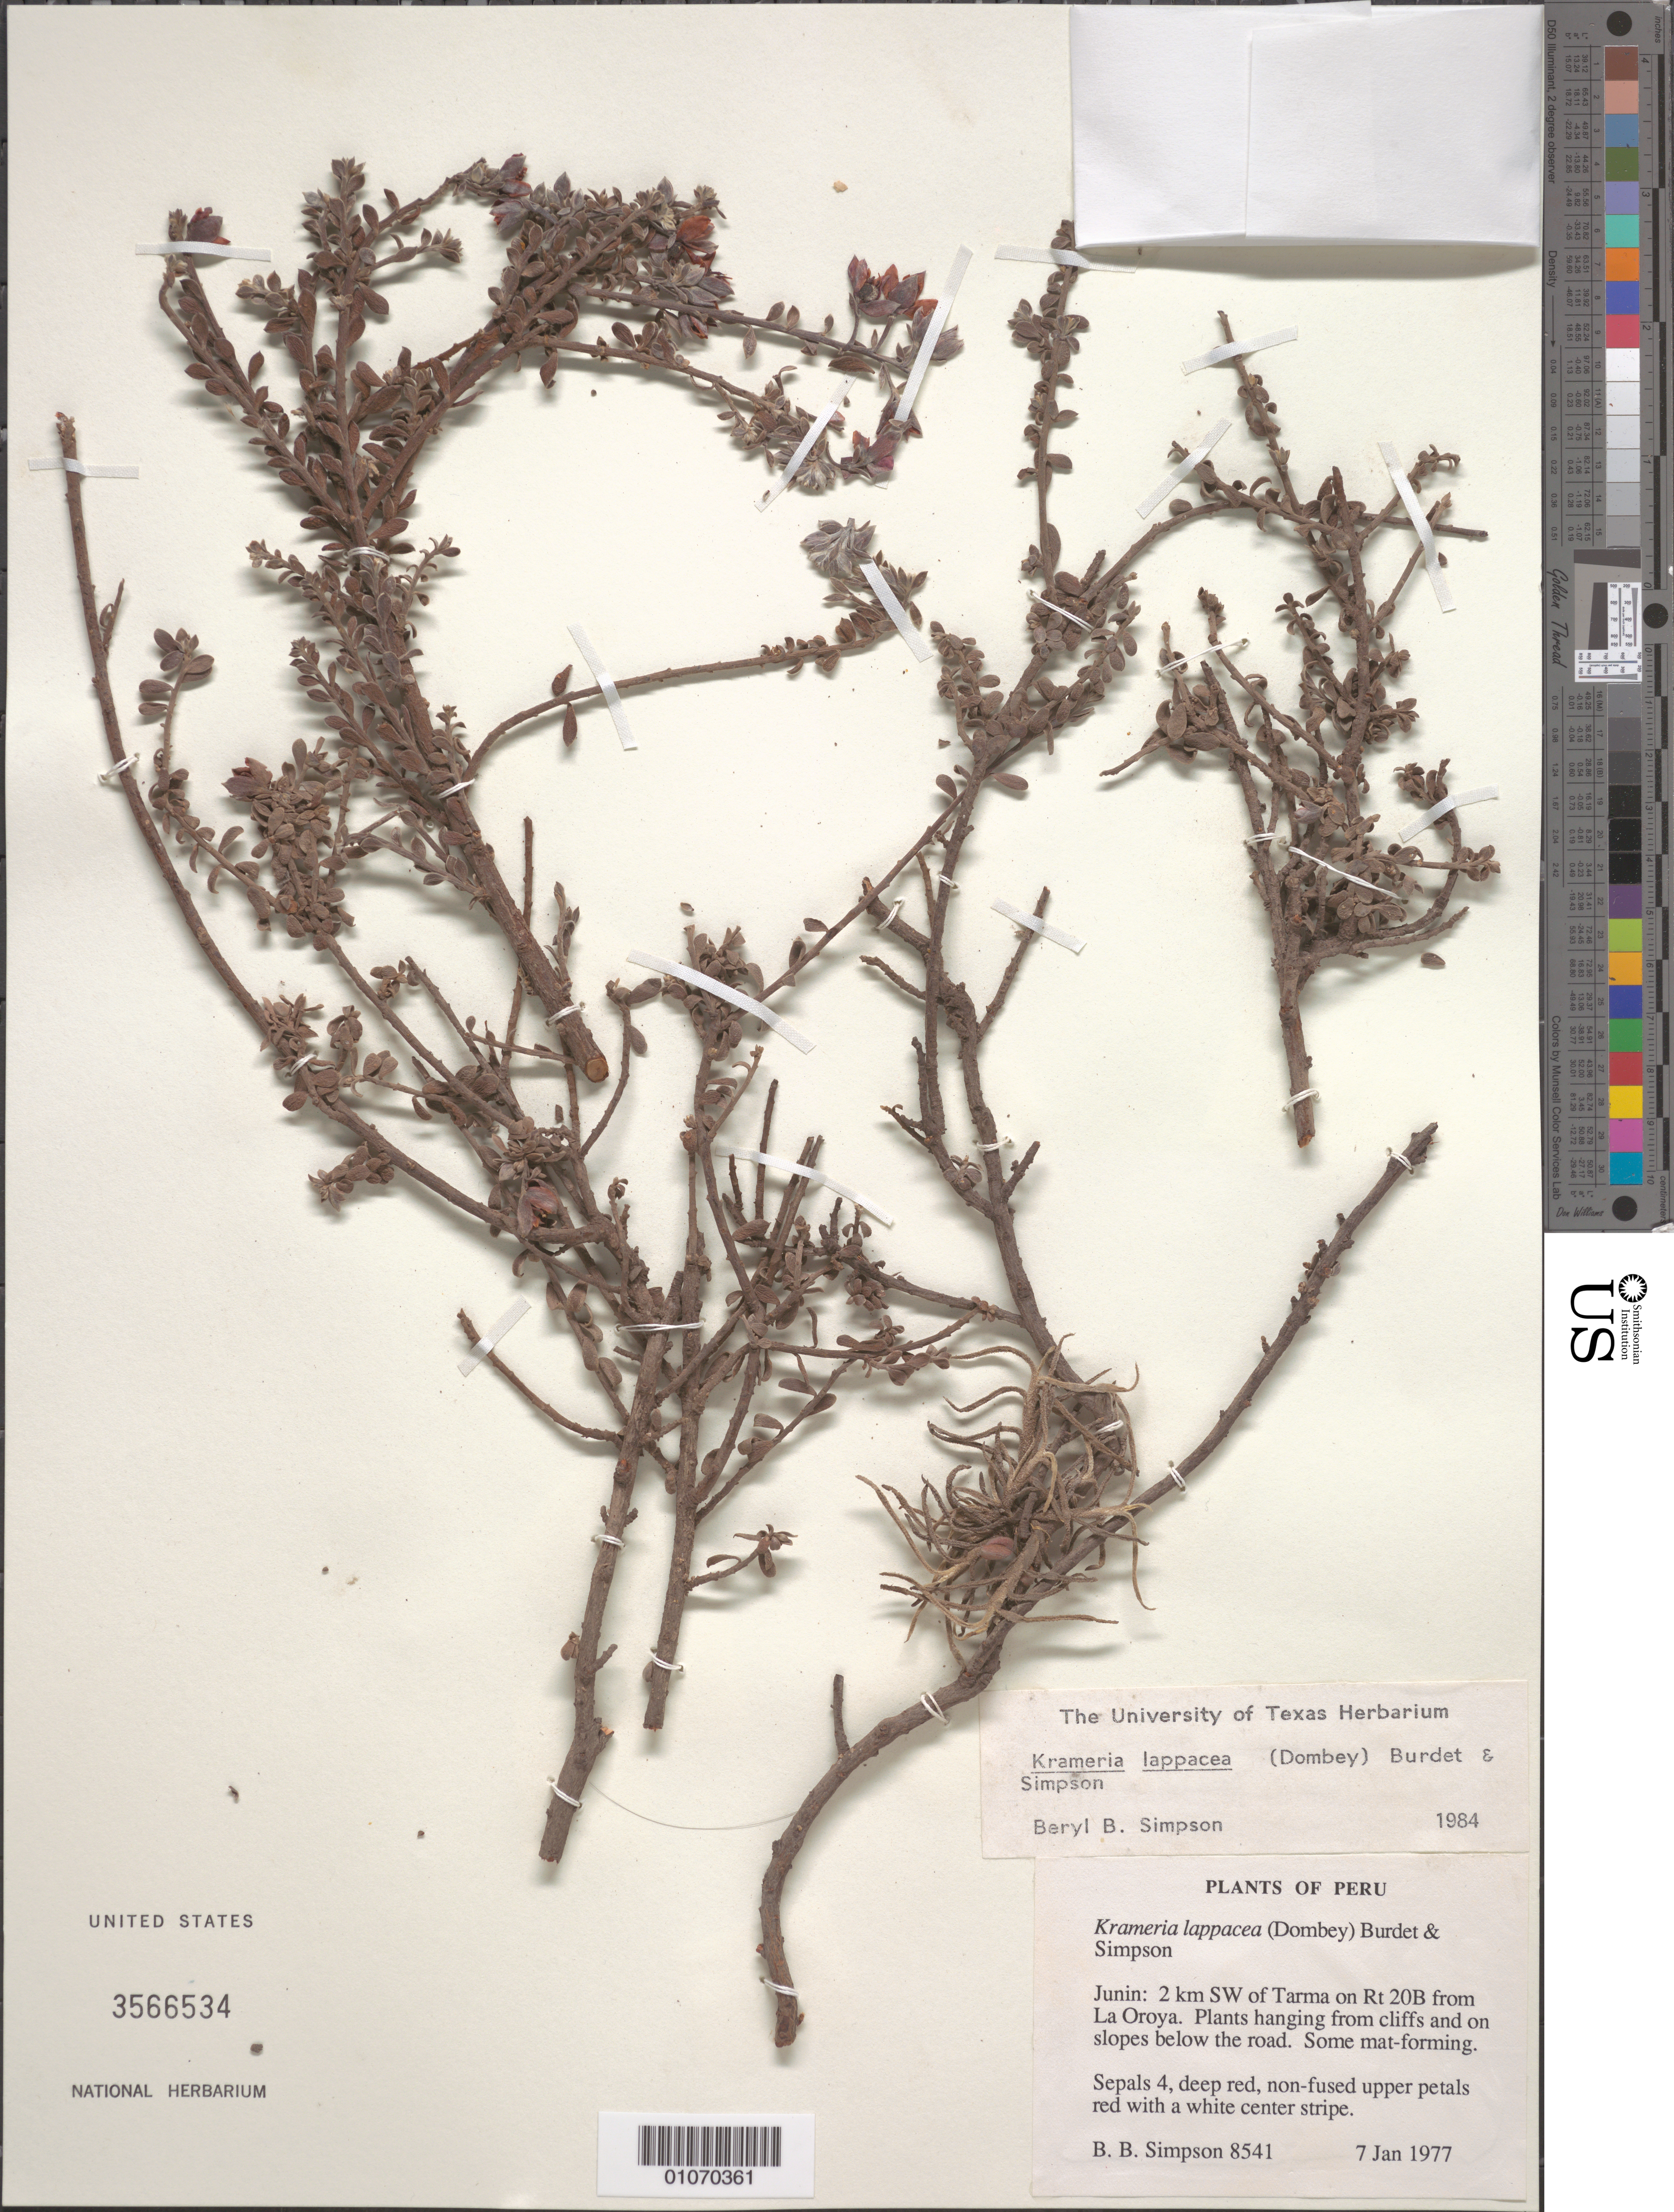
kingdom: Plantae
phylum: Tracheophyta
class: Magnoliopsida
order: Zygophyllales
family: Krameriaceae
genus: Krameria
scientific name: Krameria lappacea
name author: (Dombey) Burdet & B.B. Simpson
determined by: Simpson, B. B., (TEX), University of Texas at Austin (UNITED STATES)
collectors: B. B. Simpson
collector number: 8541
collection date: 1977-01-07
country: Peru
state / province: Junín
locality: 2 km SW of Tarma on Rt 20B from La Oroya.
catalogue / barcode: US 3566534